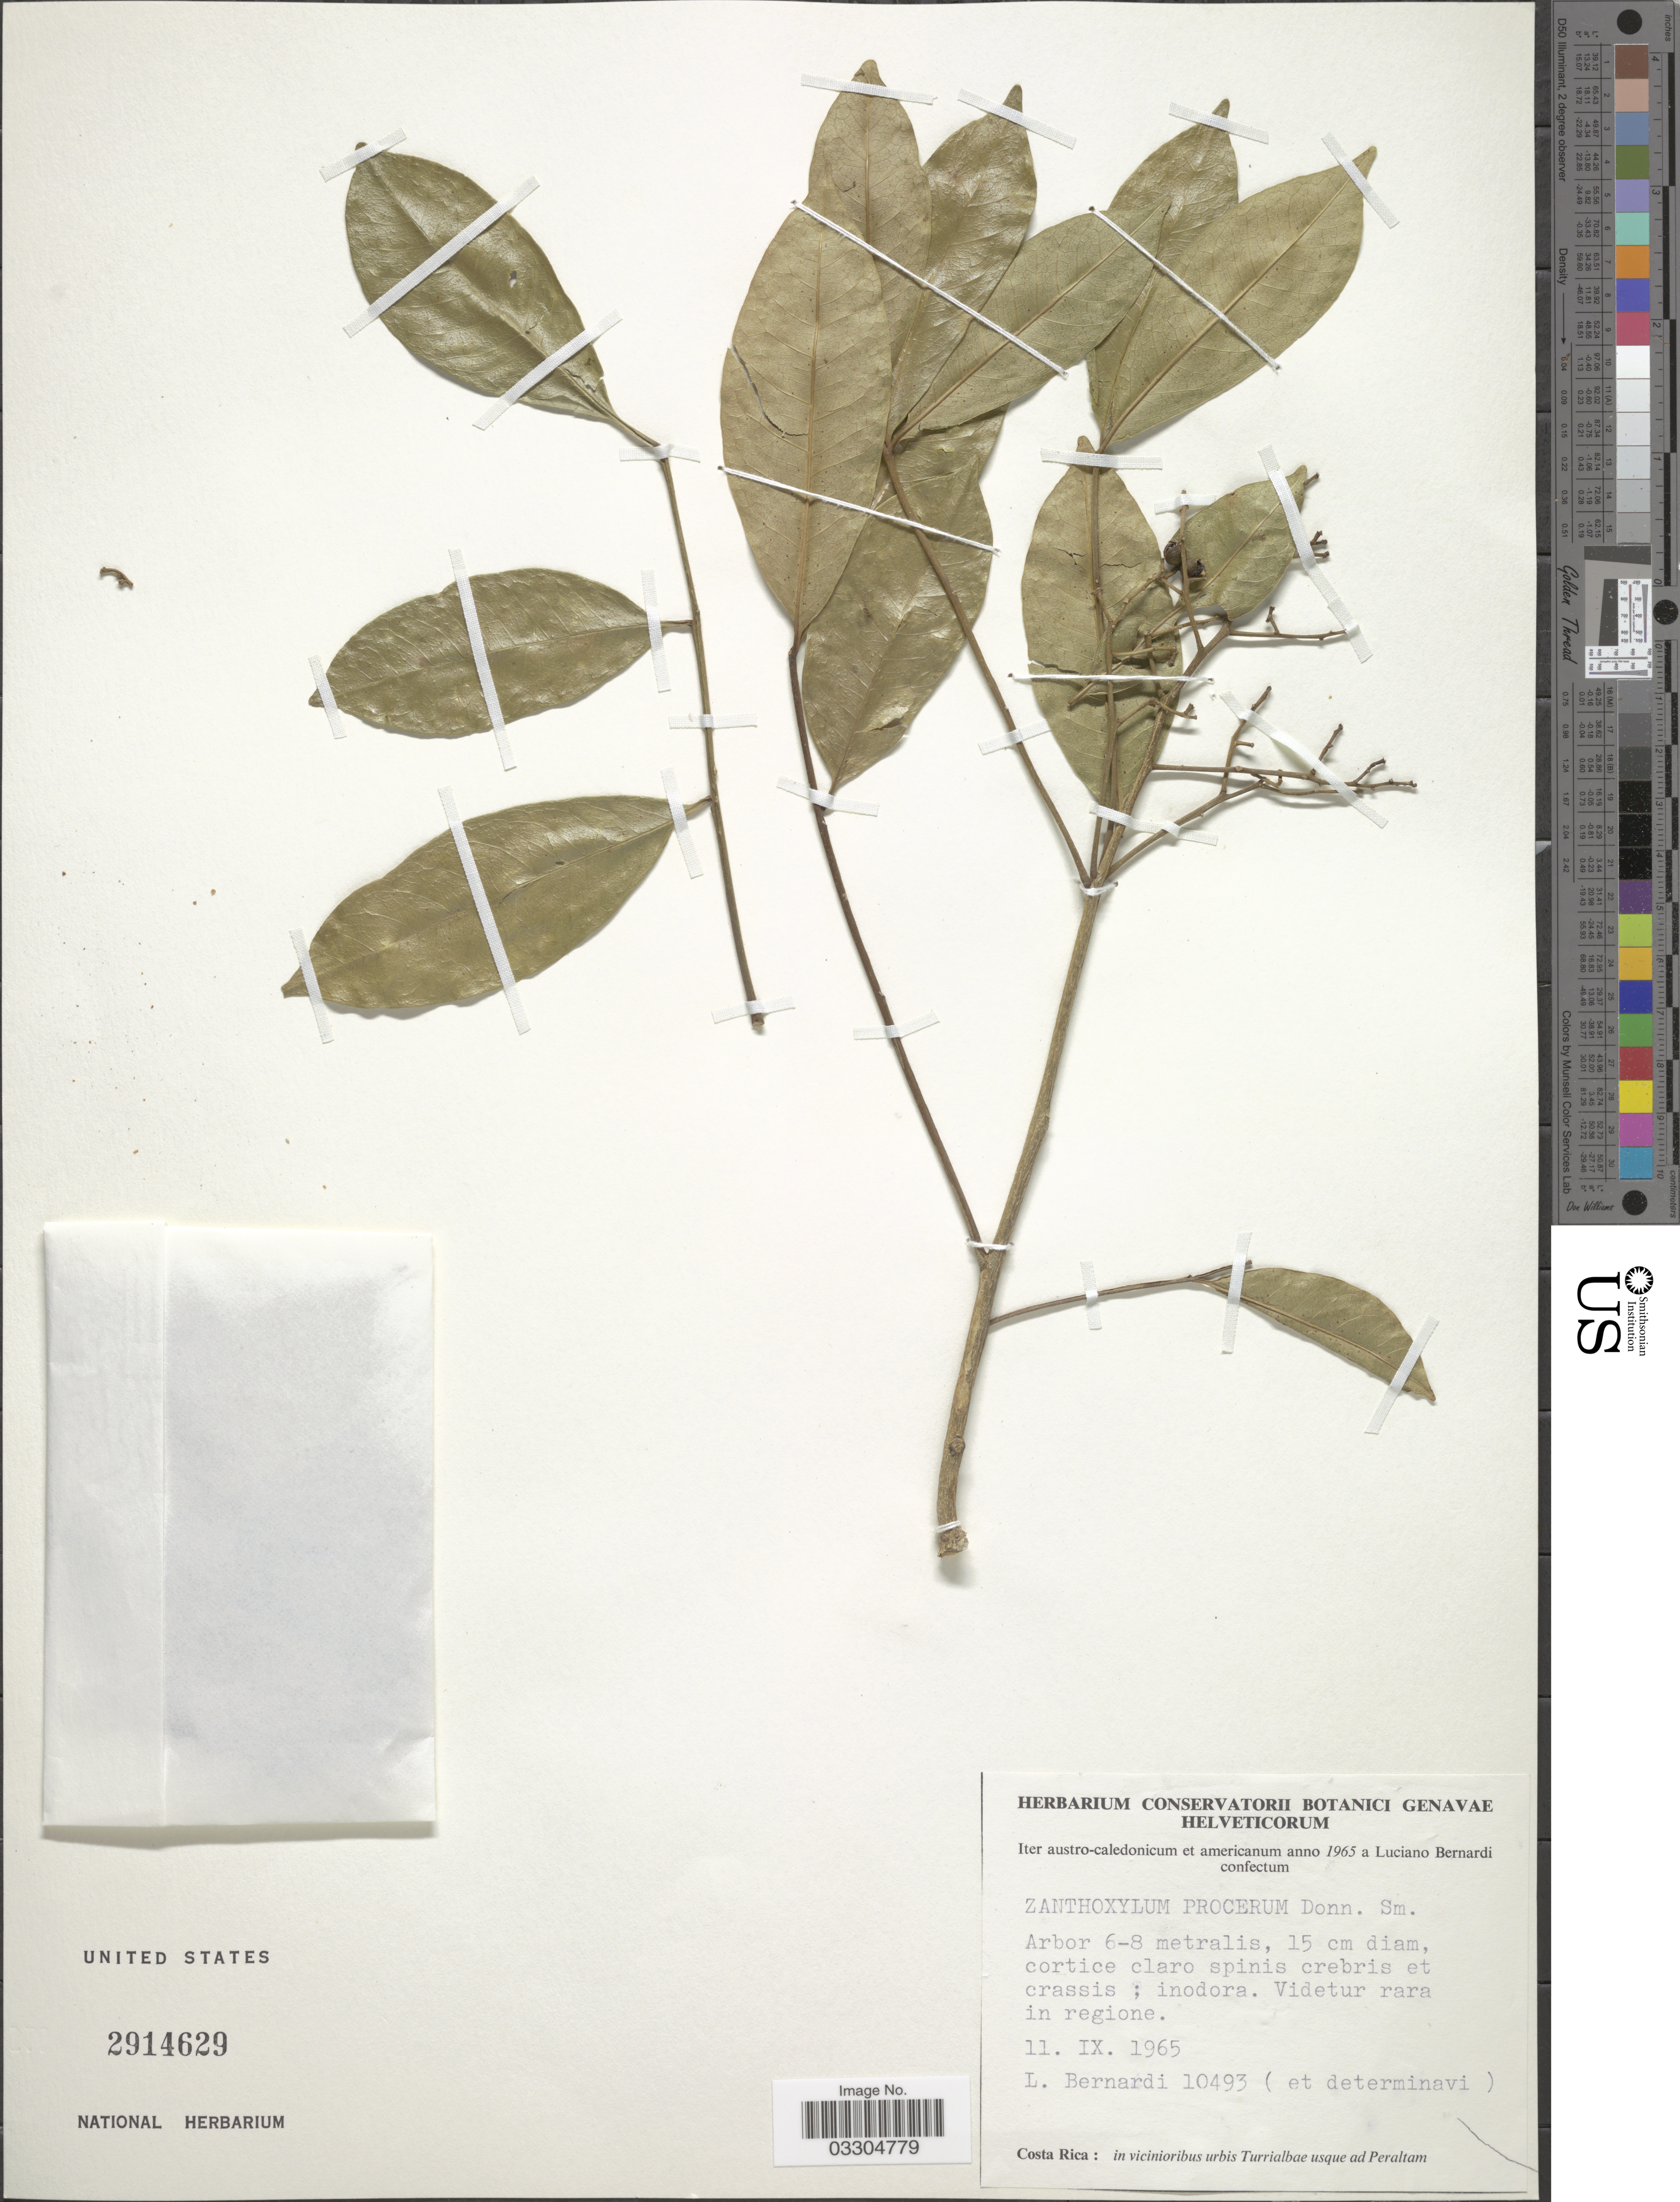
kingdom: Plantae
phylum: Tracheophyta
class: Magnoliopsida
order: Sapindales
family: Rutaceae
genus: Zanthoxylum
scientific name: Zanthoxylum panamense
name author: P. Wilson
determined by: Londoño-Echeverri, Y.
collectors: L. Bernardi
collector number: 10493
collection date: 1965-09-11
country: Costa Rica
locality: In vicinioribus urbis Turrialbae usque ad Peraltam.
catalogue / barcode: US 2914629